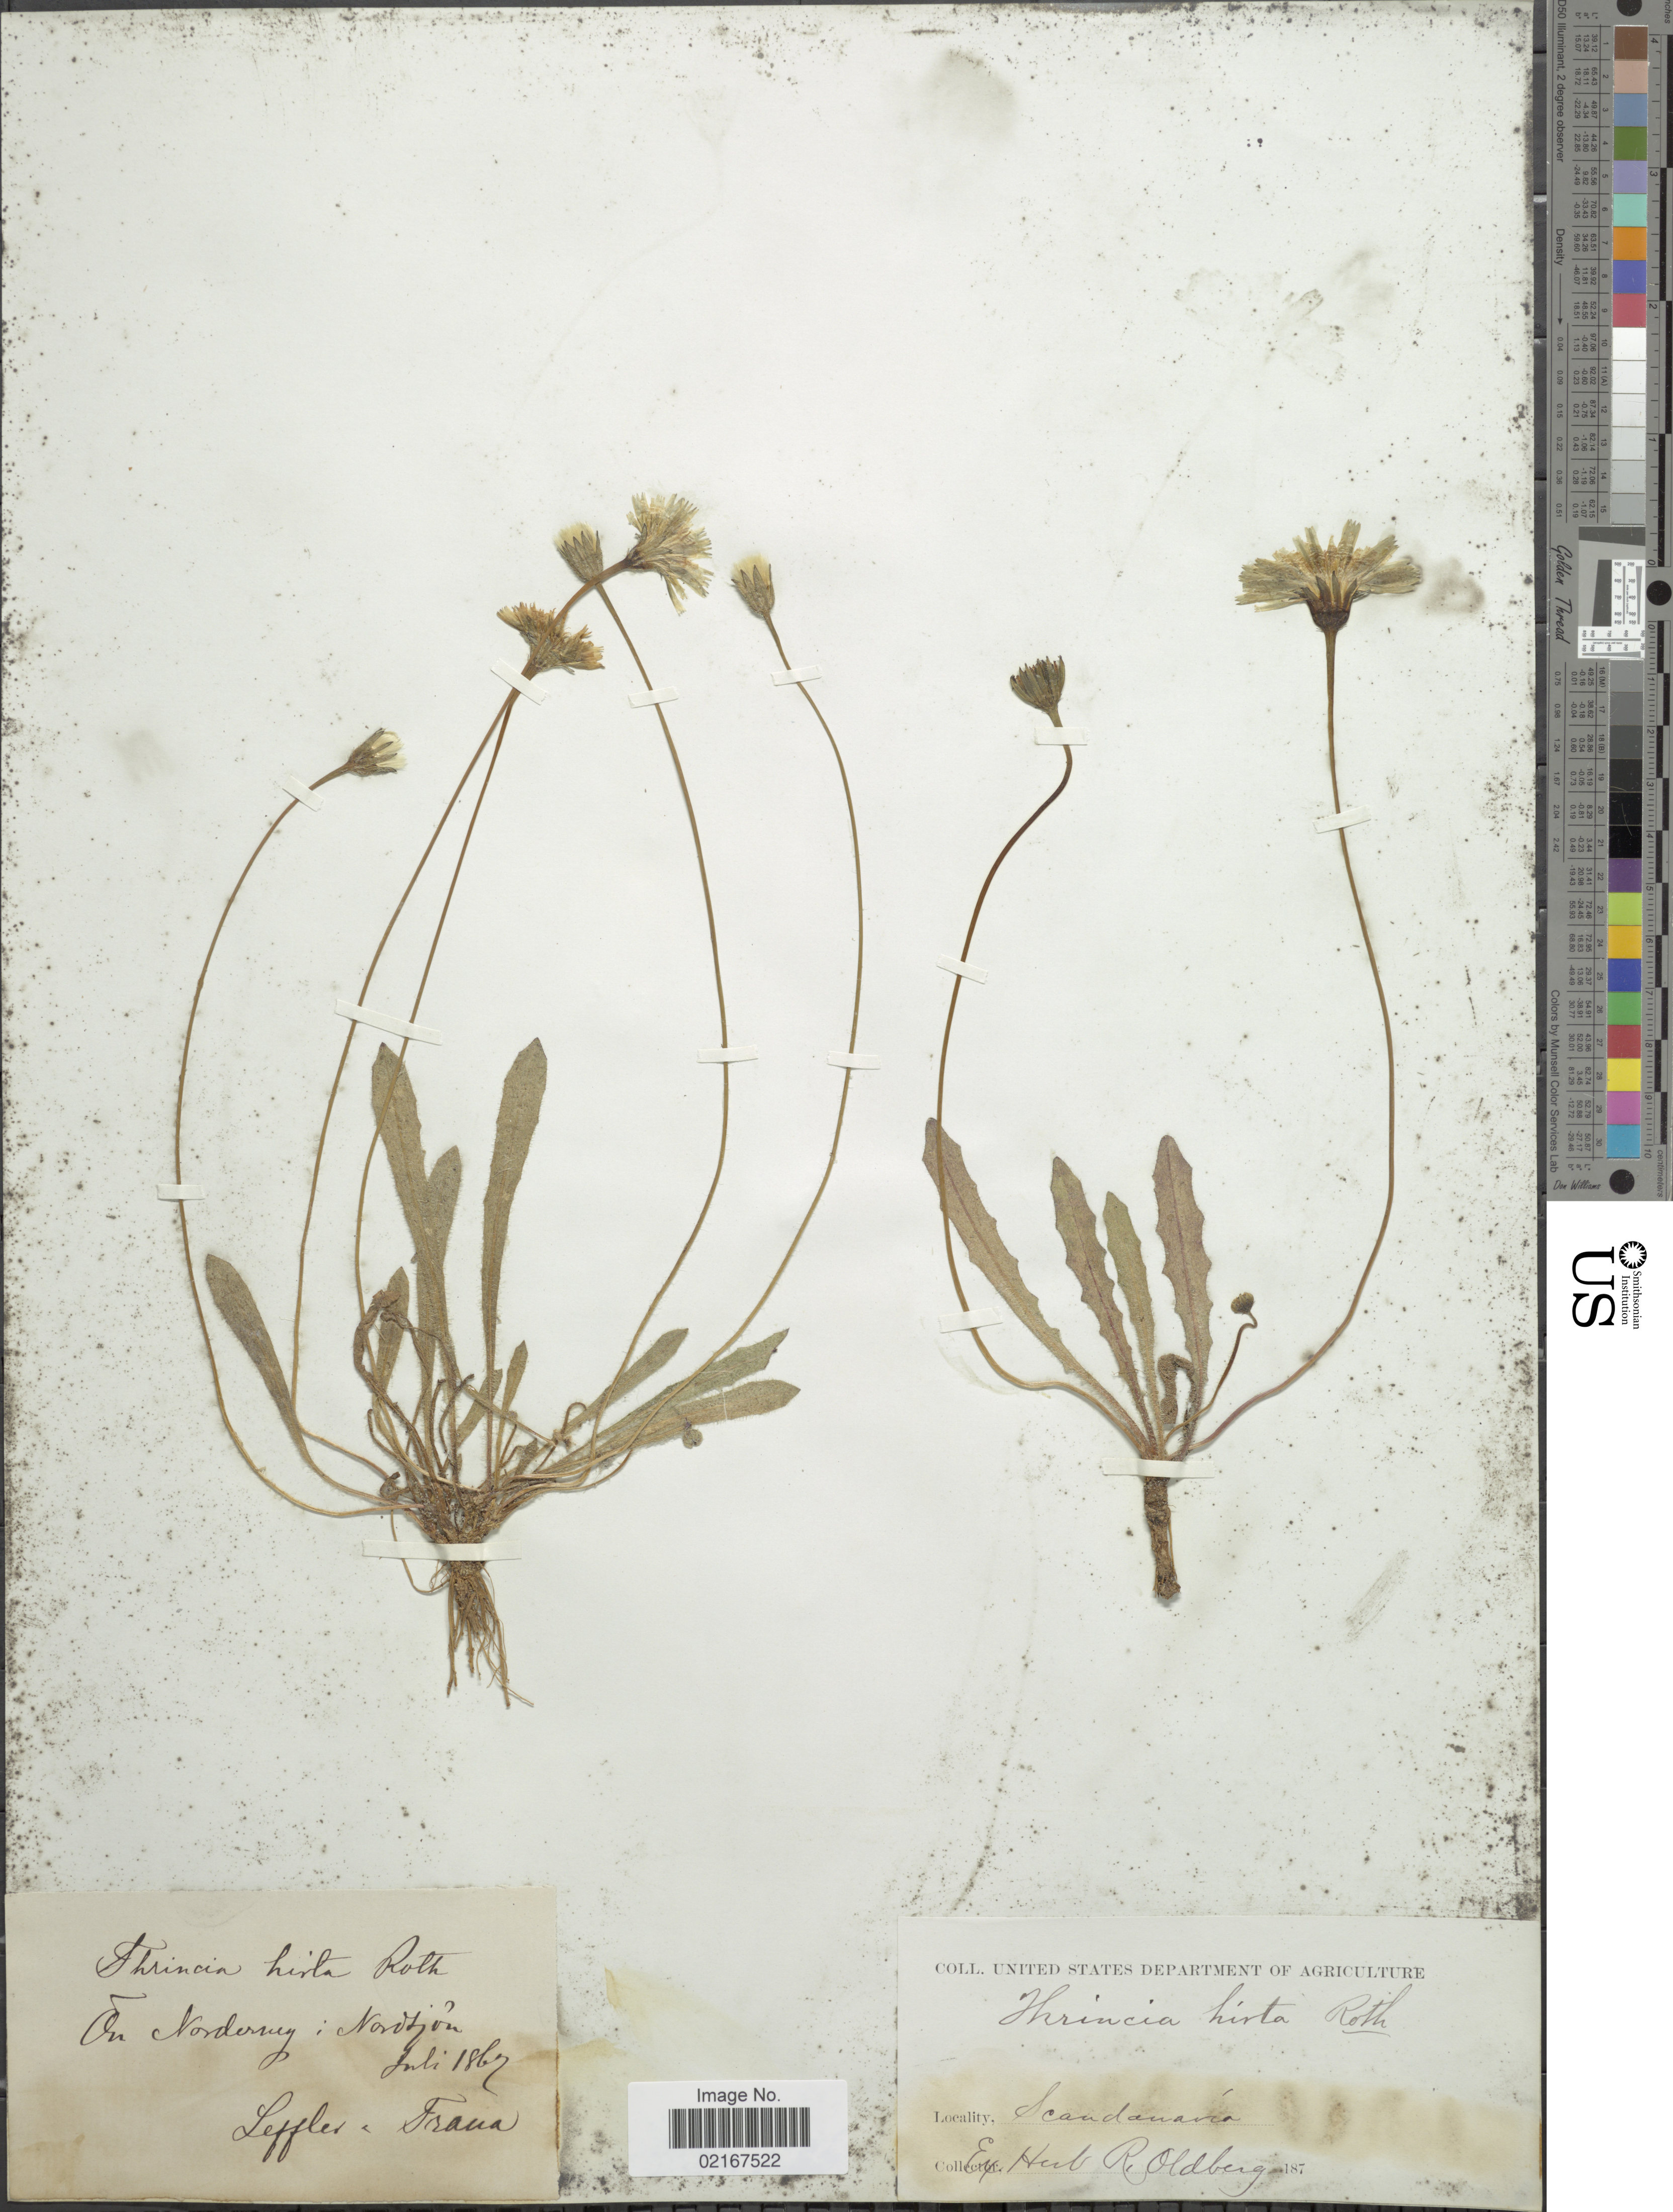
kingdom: Plantae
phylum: Tracheophyta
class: Magnoliopsida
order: Asterales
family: Asteraceae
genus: Leontodon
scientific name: Leontodon hirtus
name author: L.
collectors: Leffler & Frana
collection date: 1869-07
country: Germany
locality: Scandinavia, on Norderney, Nordsjon [interpreted]